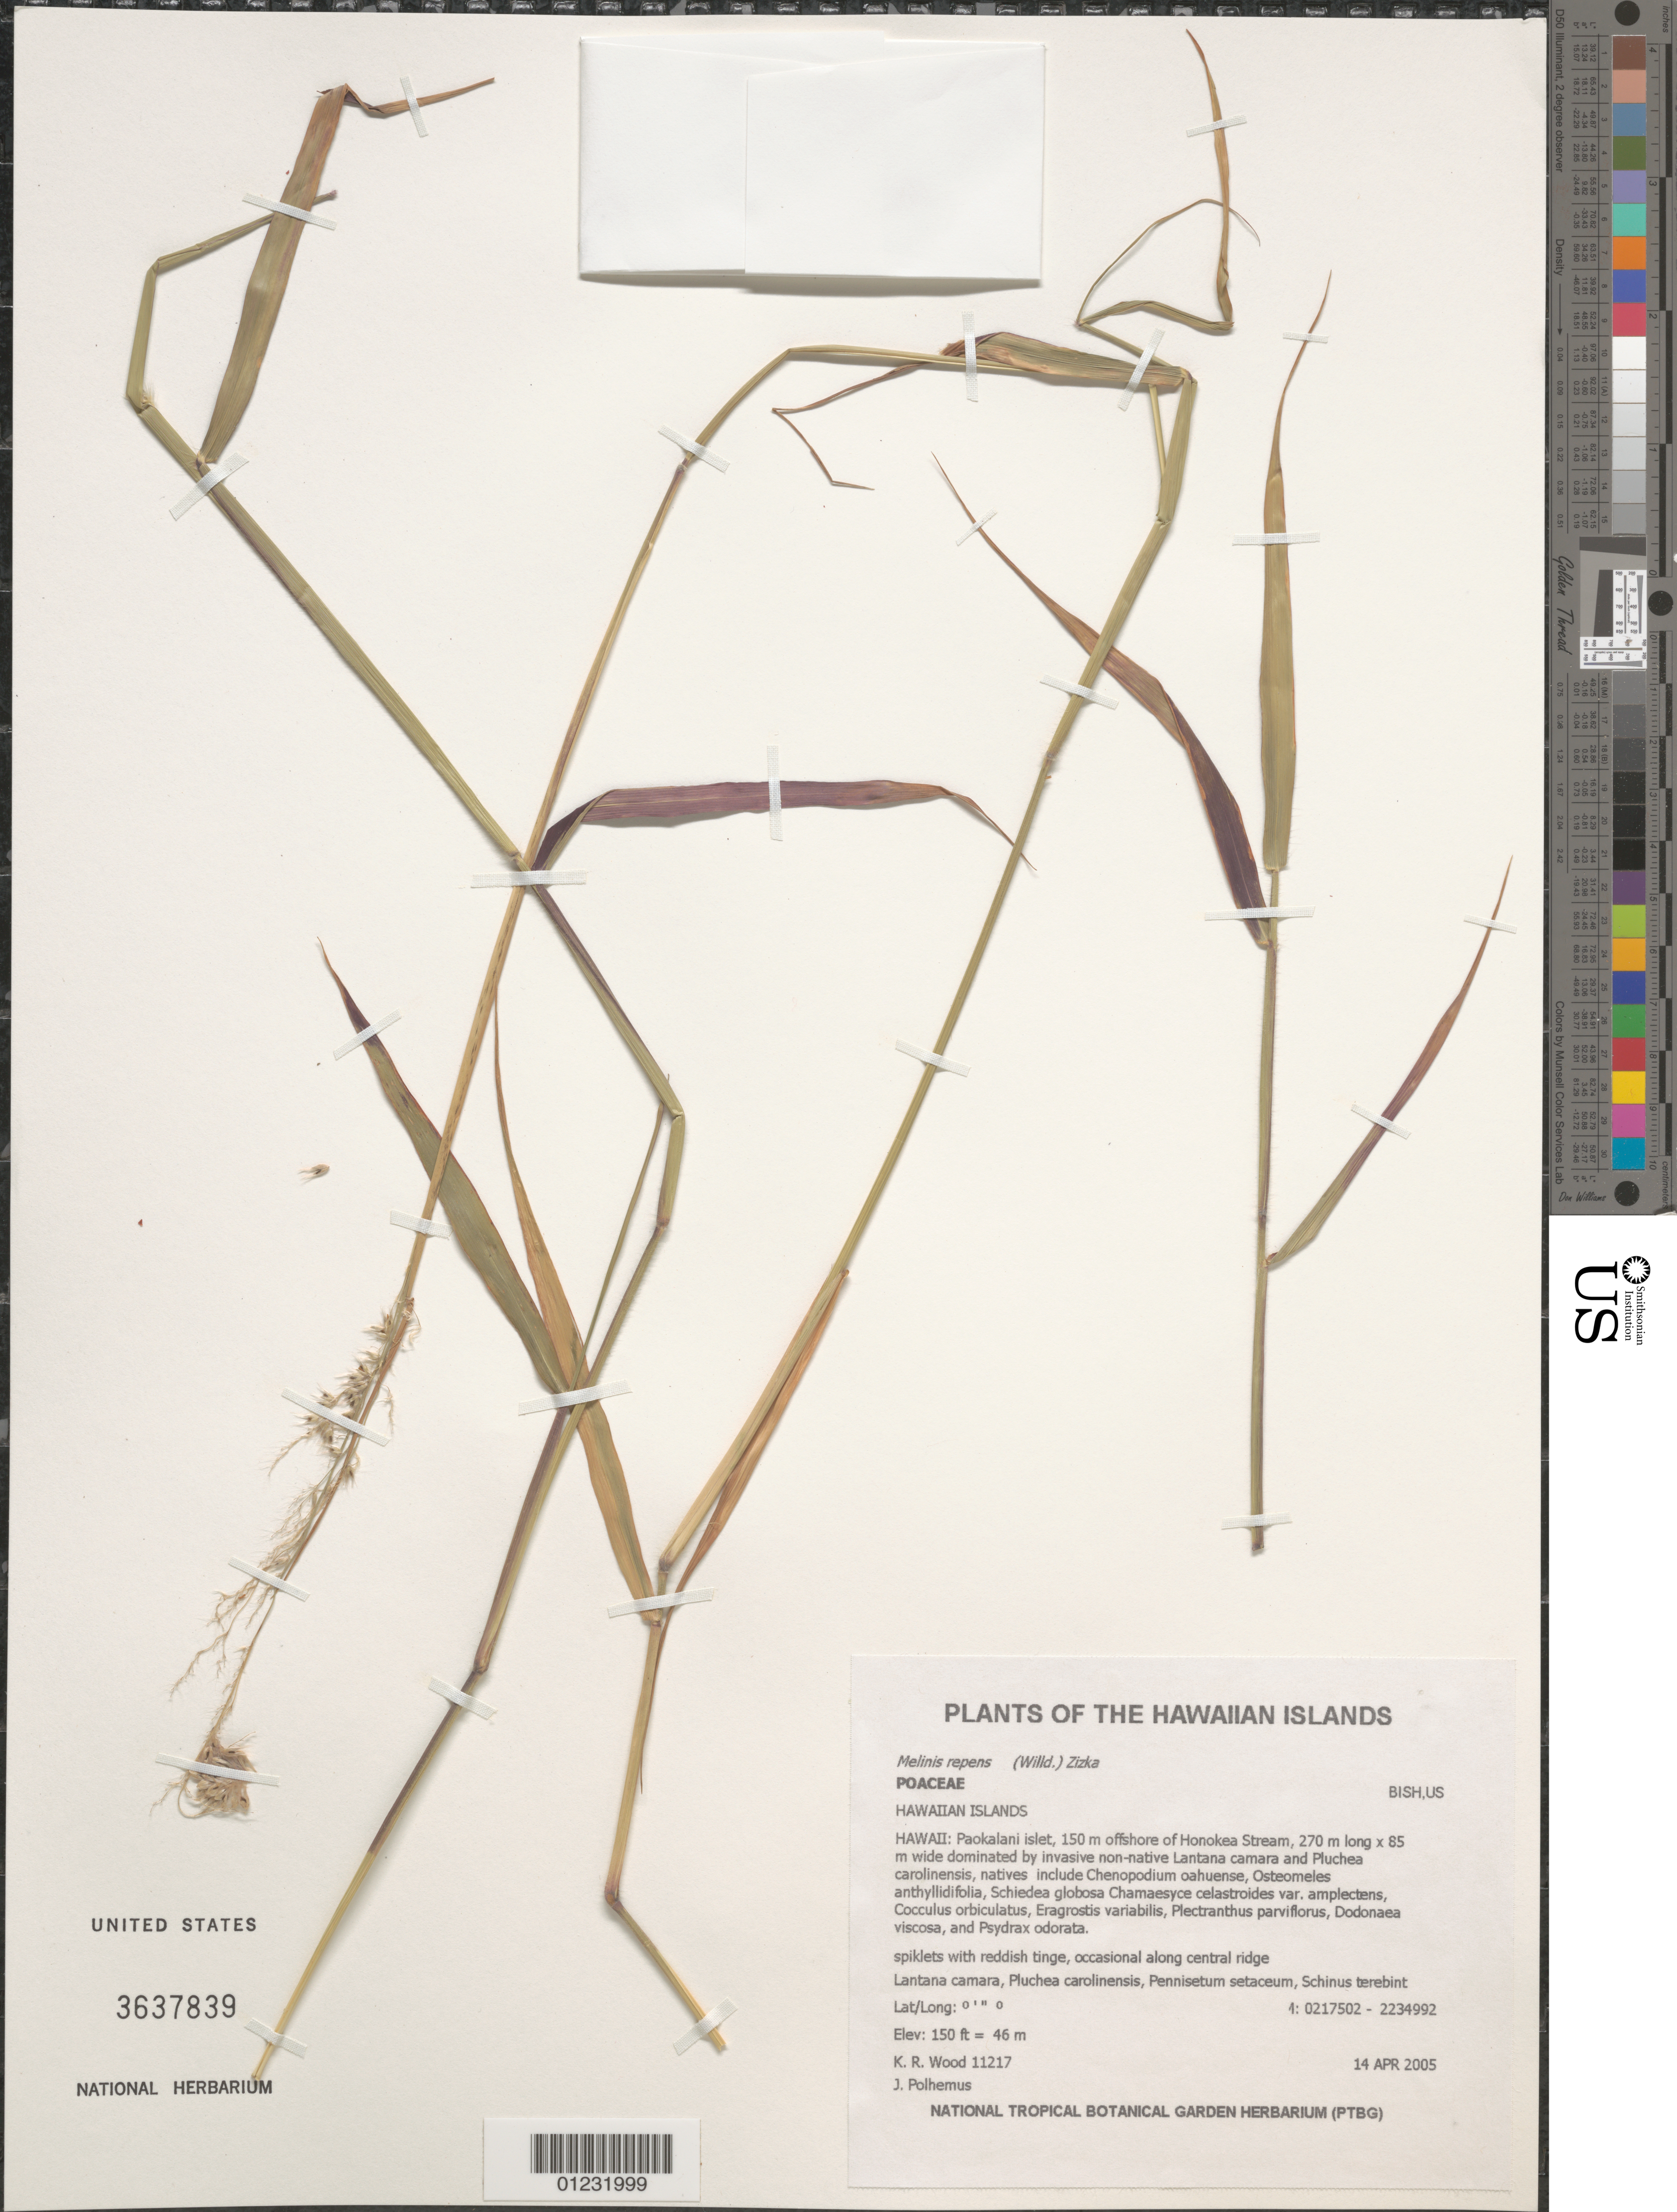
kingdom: Plantae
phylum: Tracheophyta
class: Liliopsida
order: Poales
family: Poaceae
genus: Melinis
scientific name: Melinis repens subsp. repens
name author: (Willd.) Zizka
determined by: Faccenda, K.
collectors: K. R. Wood & J. Polhemus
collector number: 11217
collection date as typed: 14 Apr 2005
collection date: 2005-04-14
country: United States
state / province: Hawaii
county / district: Hawaii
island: Hawaii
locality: Paokalani Islet, 150 m offshore of Honokea Stream.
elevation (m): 46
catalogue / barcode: US 3637839